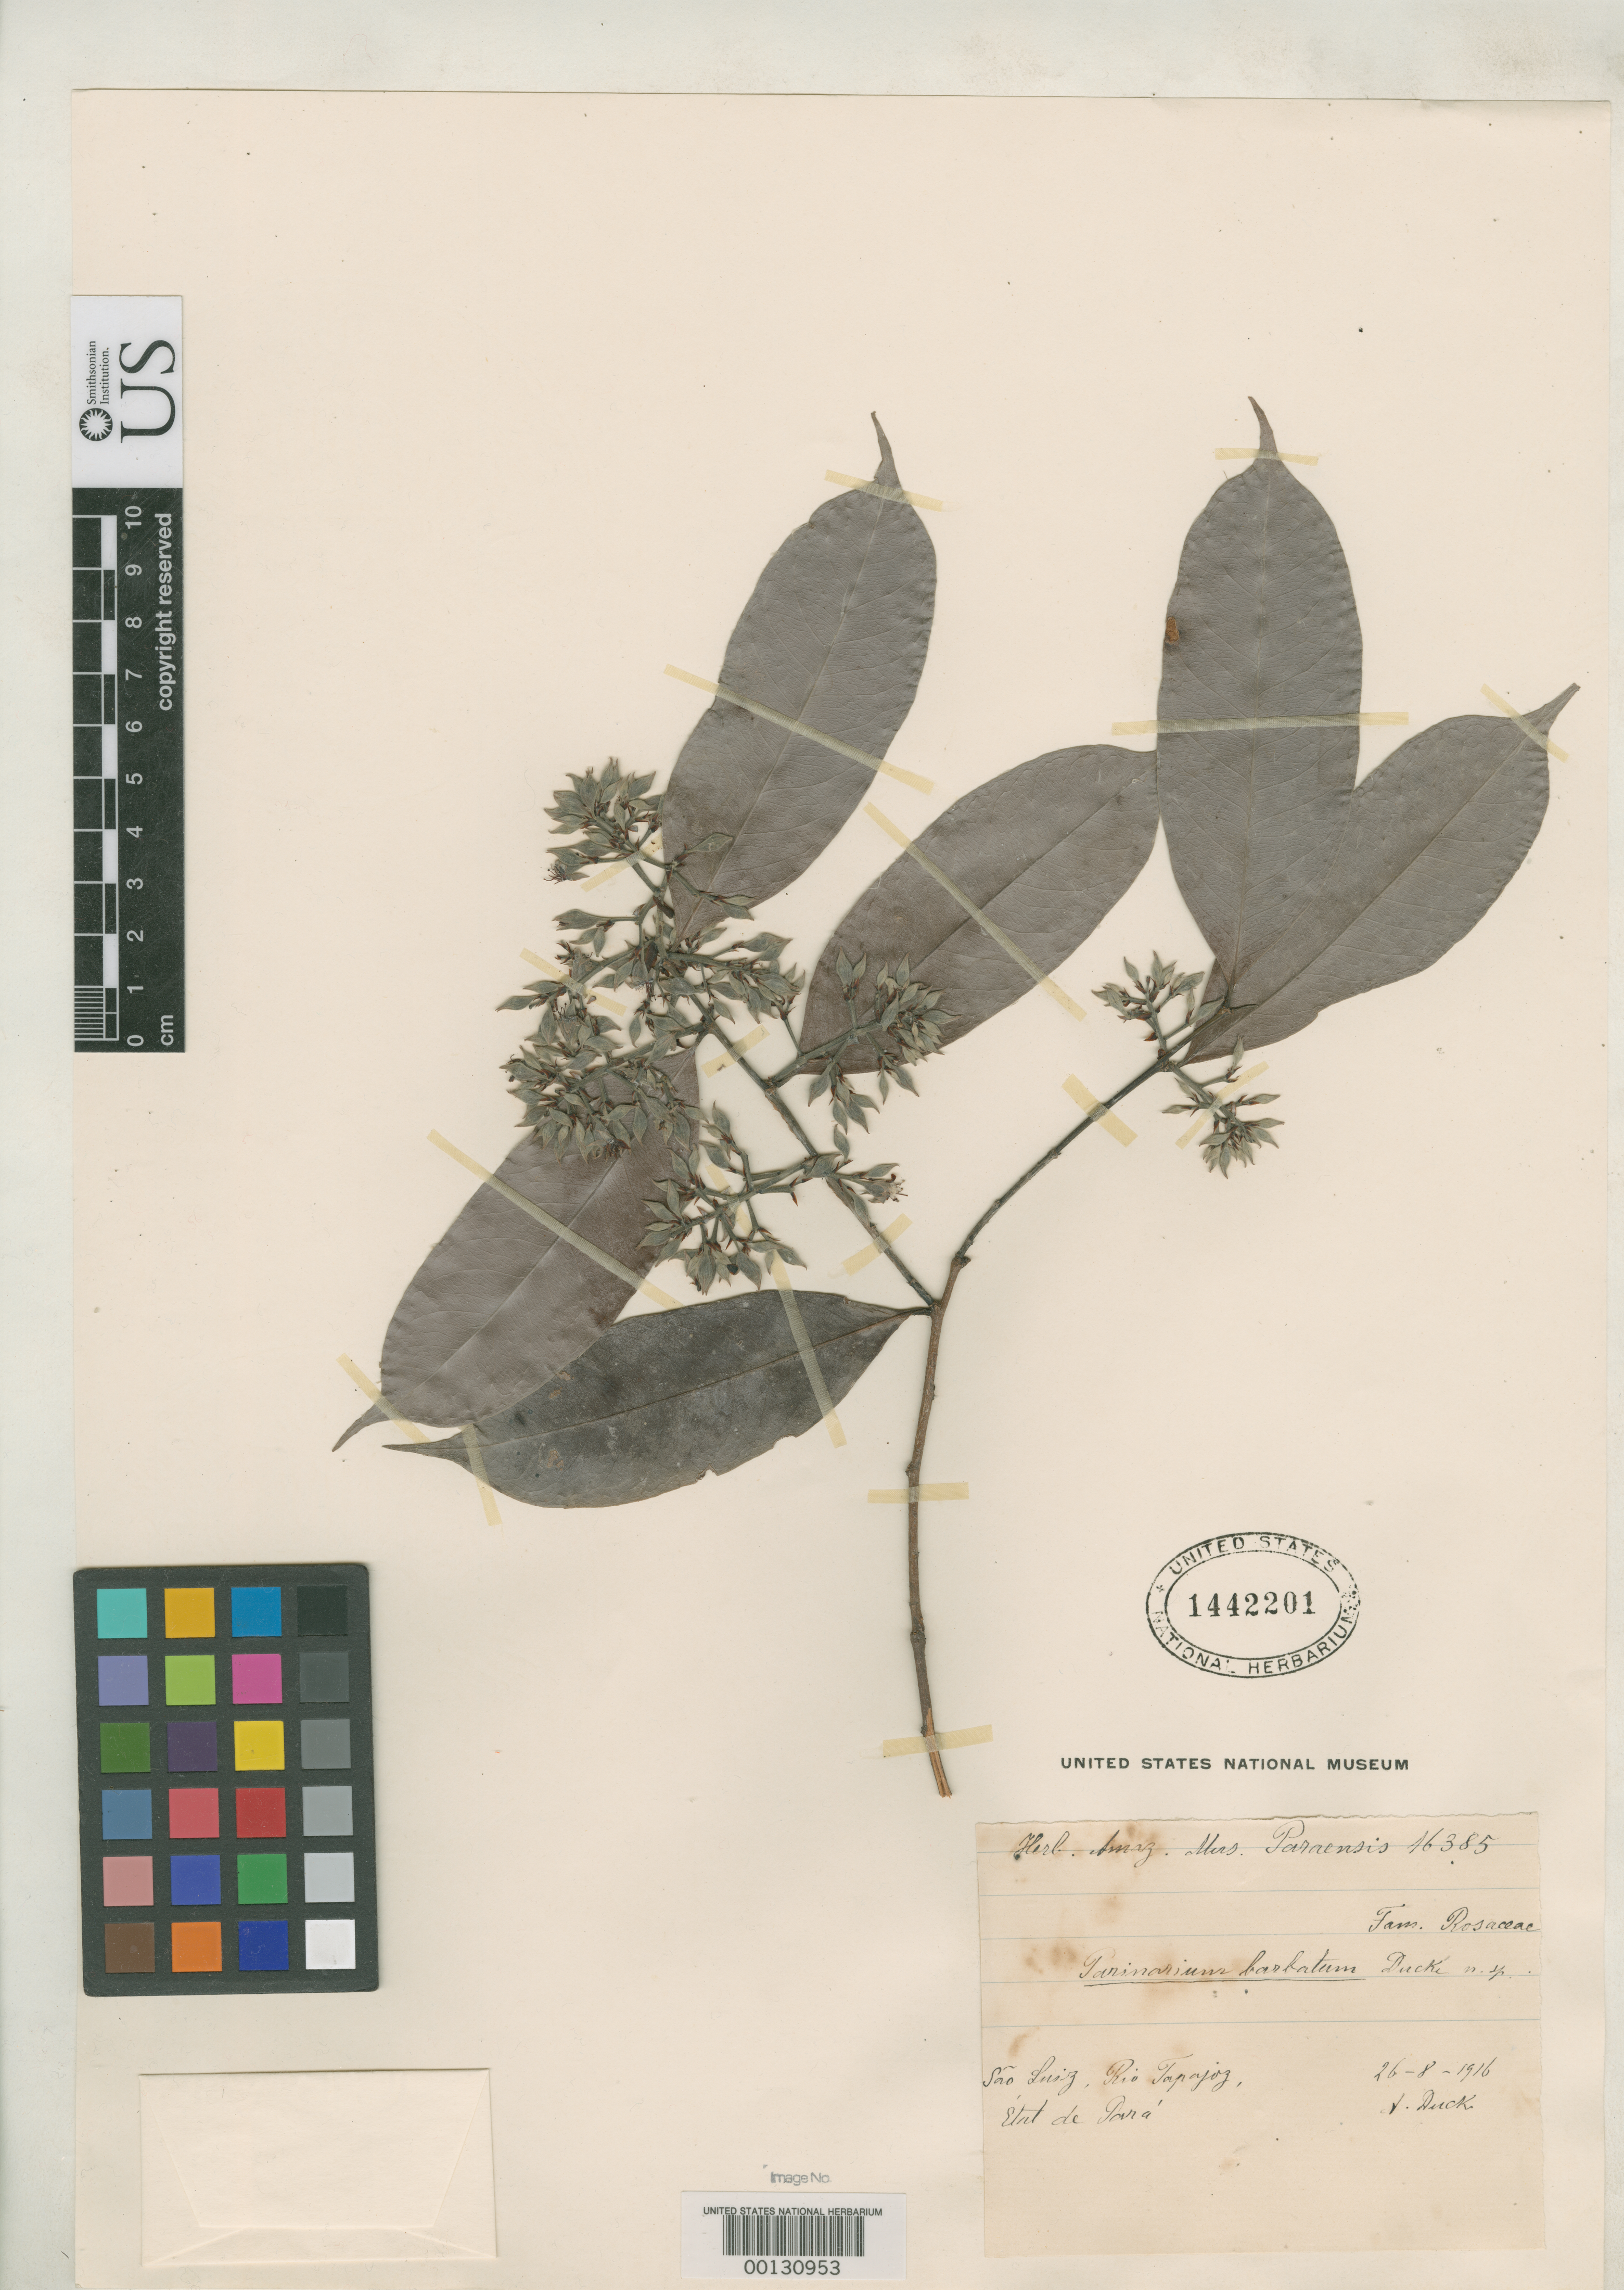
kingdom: Plantae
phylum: Tracheophyta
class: Magnoliopsida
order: Malpighiales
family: Chrysobalanaceae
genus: Parinari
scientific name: Parinari barbata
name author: Ducke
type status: Isotype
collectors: A. Ducke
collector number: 16385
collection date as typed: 26 Aug 1916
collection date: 1916-08-26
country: Brazil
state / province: Pará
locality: Sao Luiz, Rio Tapajoz.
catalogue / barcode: US 1442201